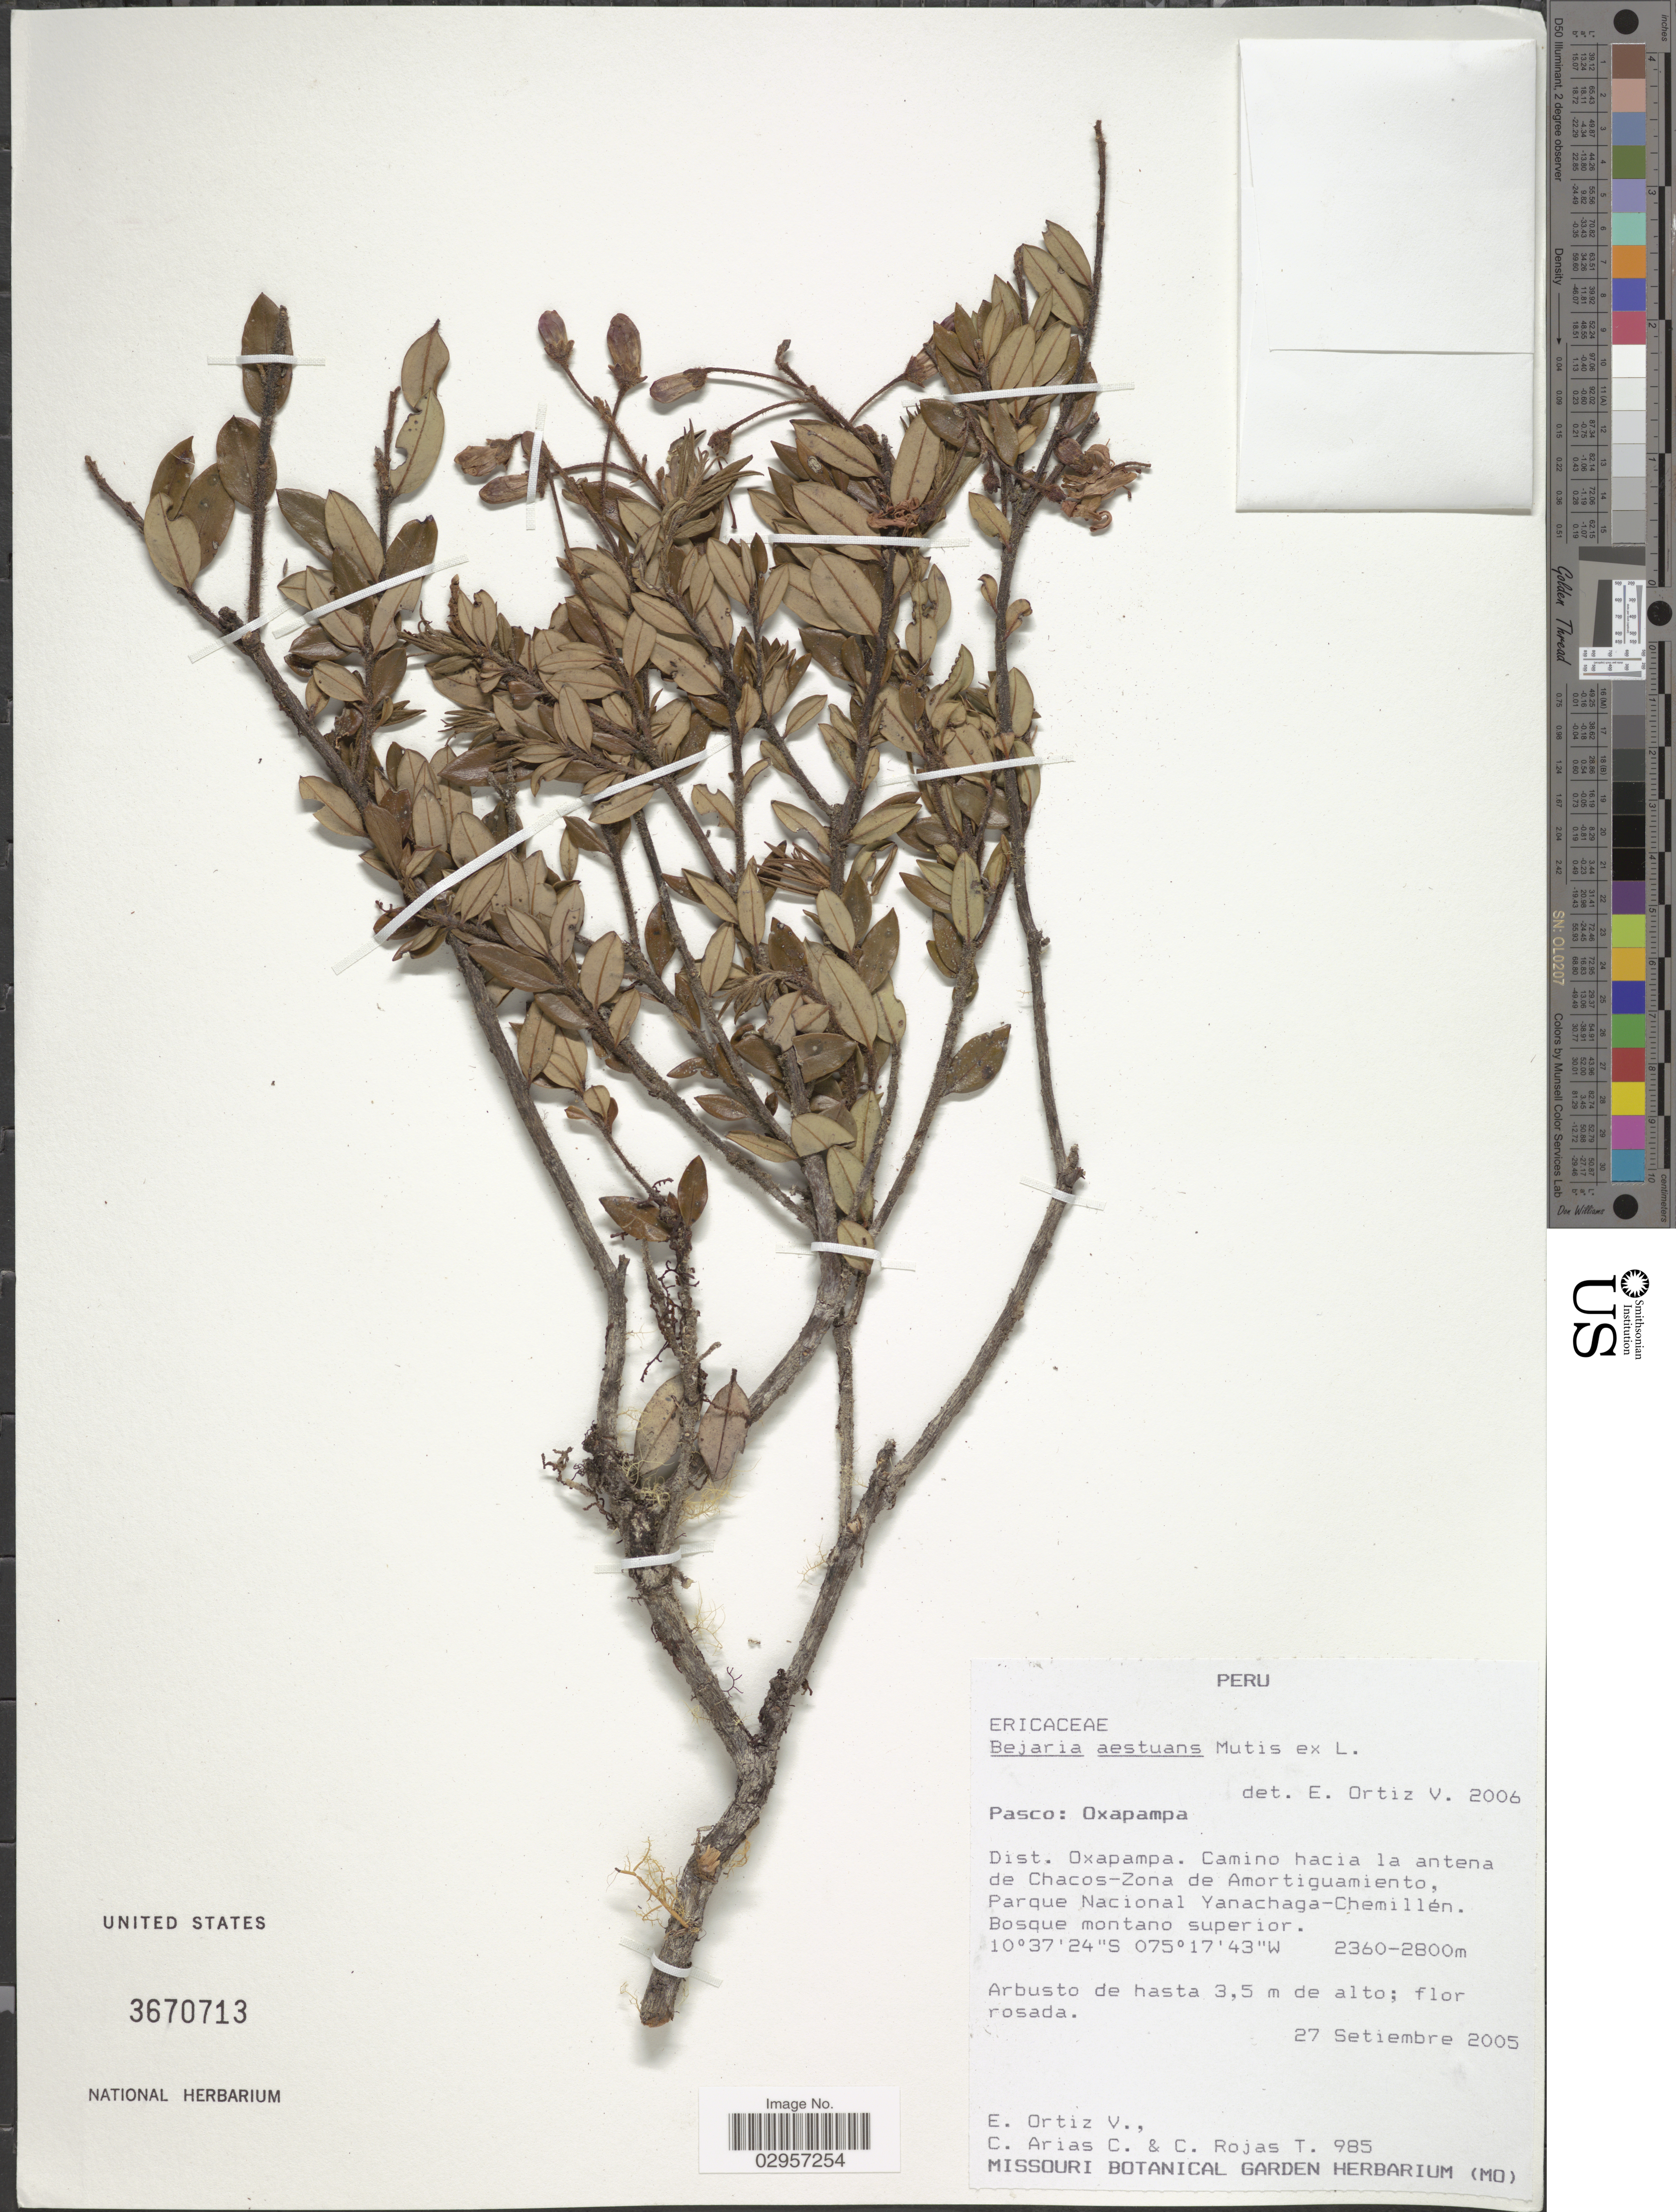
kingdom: Plantae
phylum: Tracheophyta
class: Magnoliopsida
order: Ericales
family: Ericaceae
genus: Befaria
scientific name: Befaria aestuans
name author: Mutis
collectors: E. Ortiz V., C. Arias C. & C. Rojas T.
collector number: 985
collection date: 2005-09-27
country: Peru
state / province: Pasco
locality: Pasco: Oxapampa. Dist. Oxapampa. Camino hacia la antena de Chacos-Zona de Amortiguamiento, Parque Nacional Yanachaga-Chemillén.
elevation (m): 2360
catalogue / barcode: US 3670713